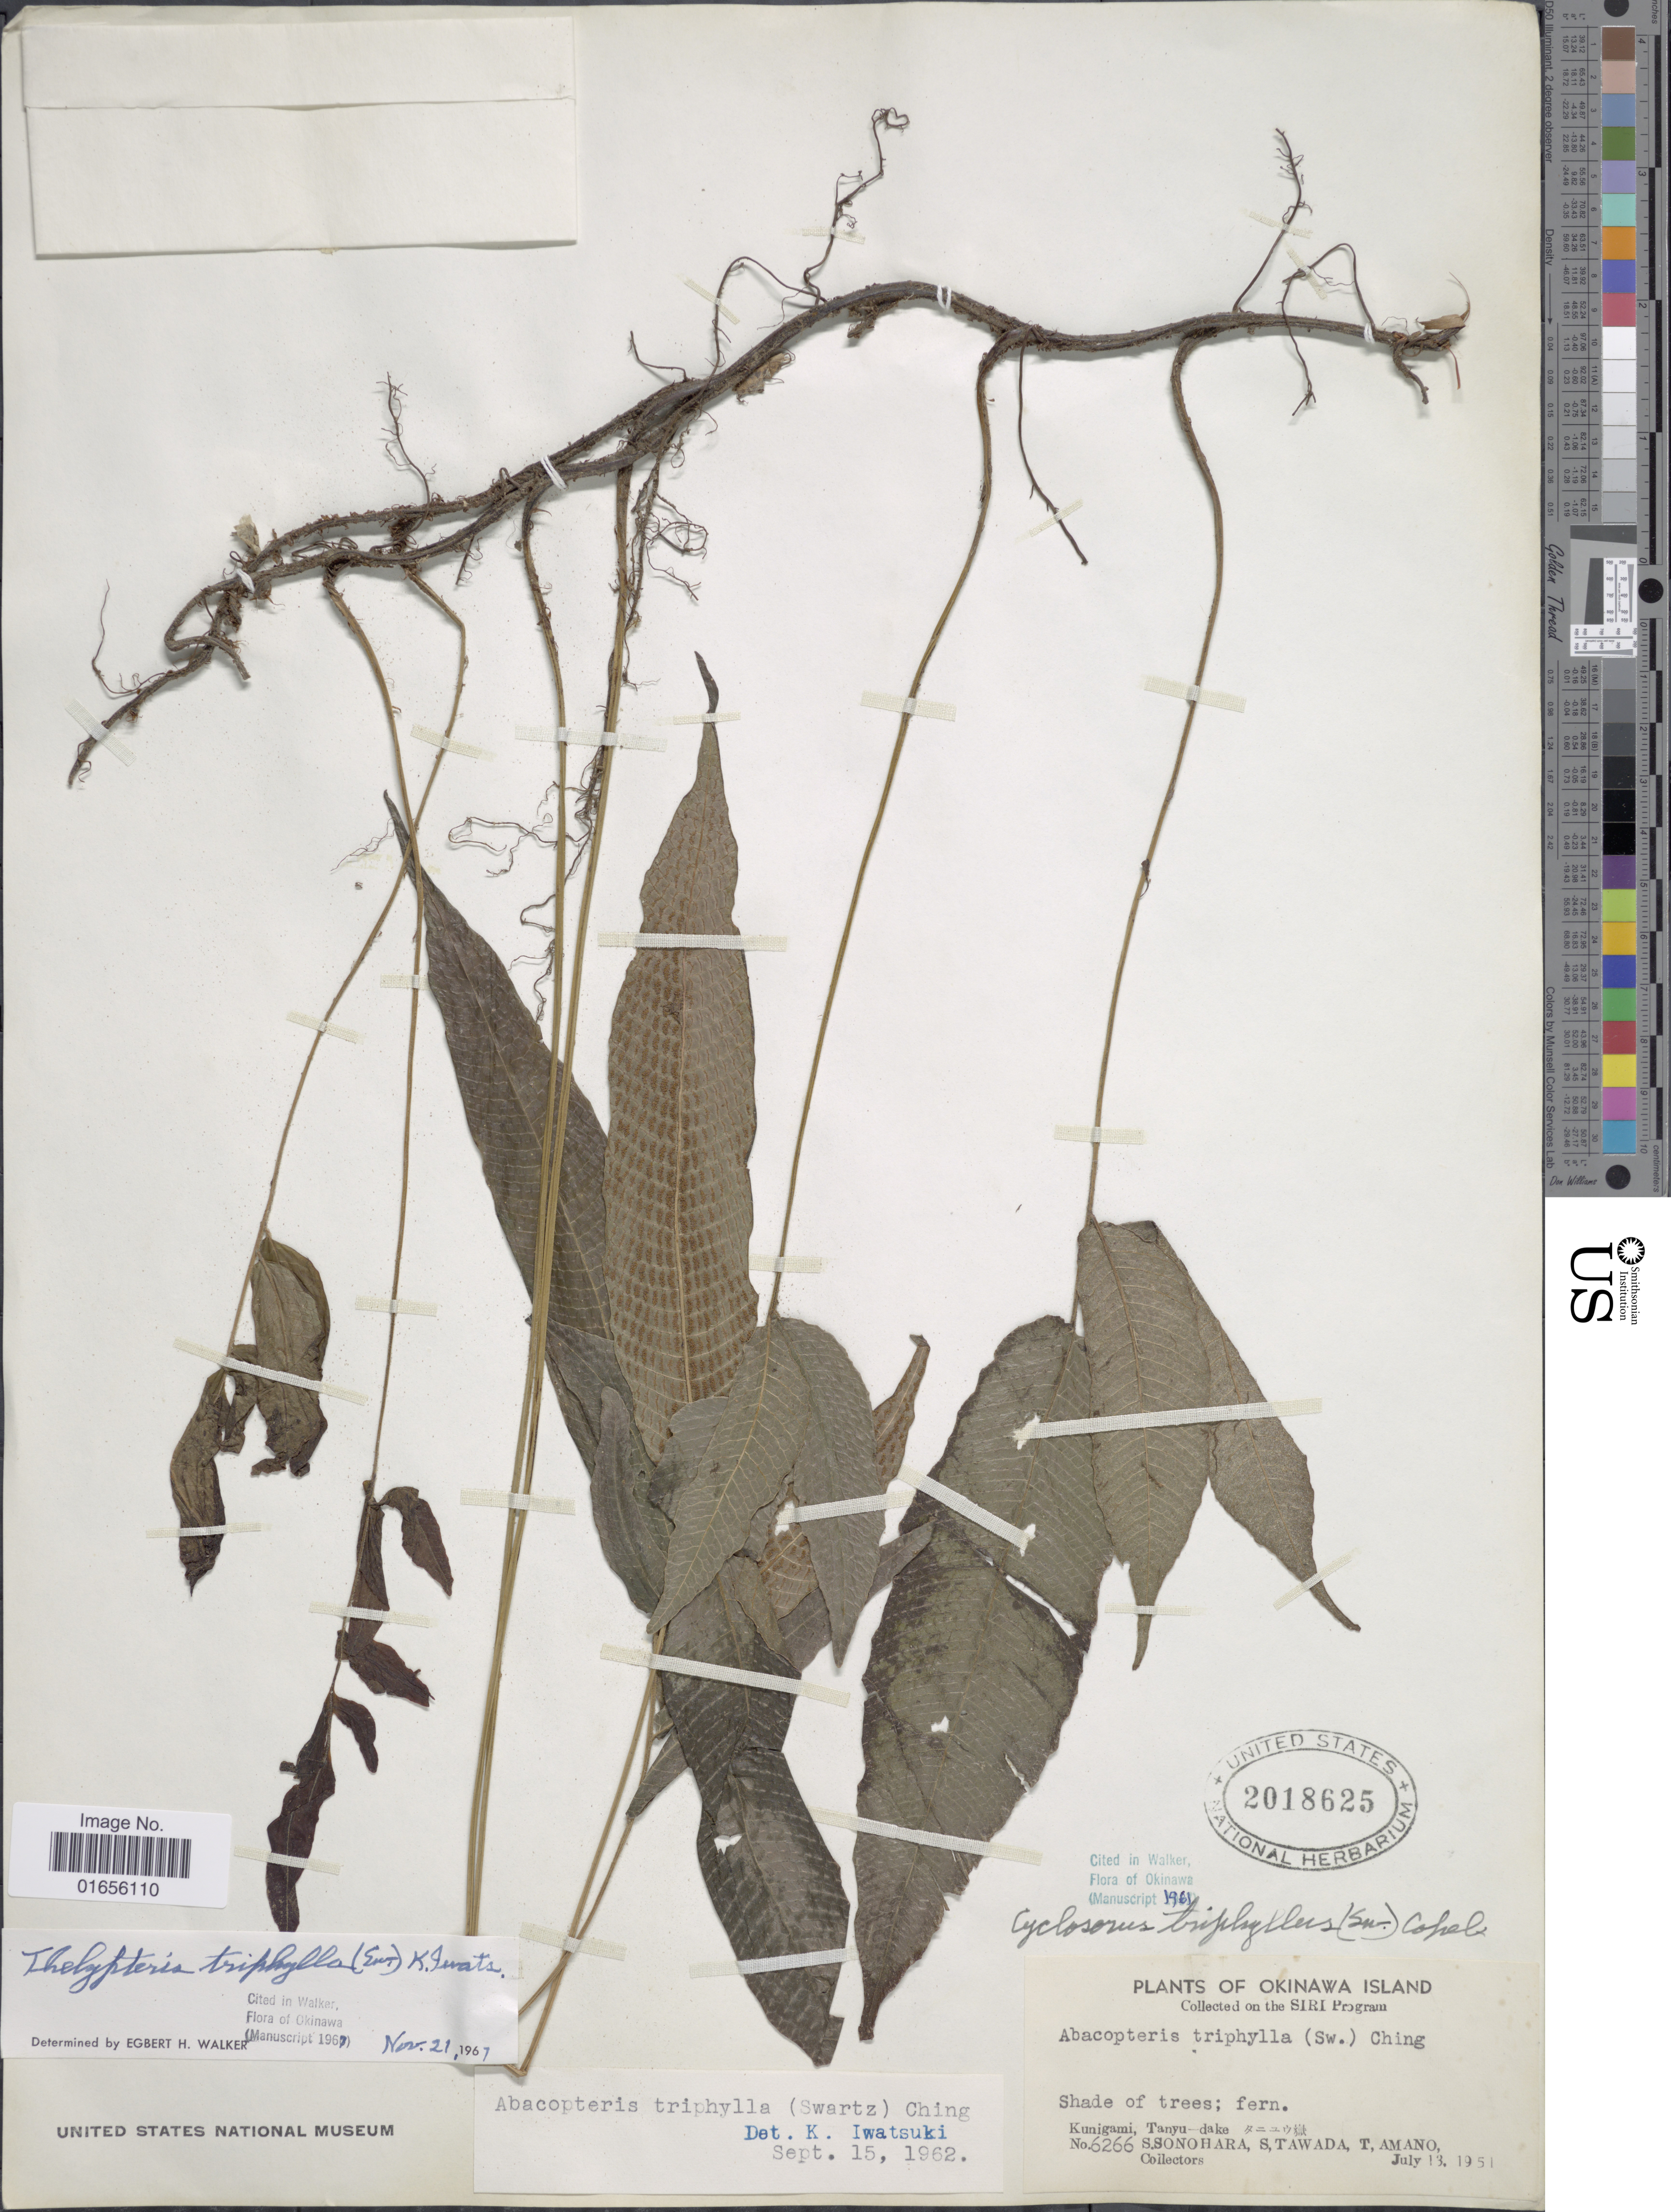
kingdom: Plantae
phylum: Tracheophyta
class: Polypodiopsida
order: Polypodiales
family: Thelypteridaceae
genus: Pronephrium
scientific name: Pronephrium triphyllum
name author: (Sw.) Holttum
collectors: S. Sonohara, S. Tawada & T. Amano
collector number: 6266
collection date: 1951-07-13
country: Japan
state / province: Okinawa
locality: Kunigami, Tanyu - dake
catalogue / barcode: US 2018625